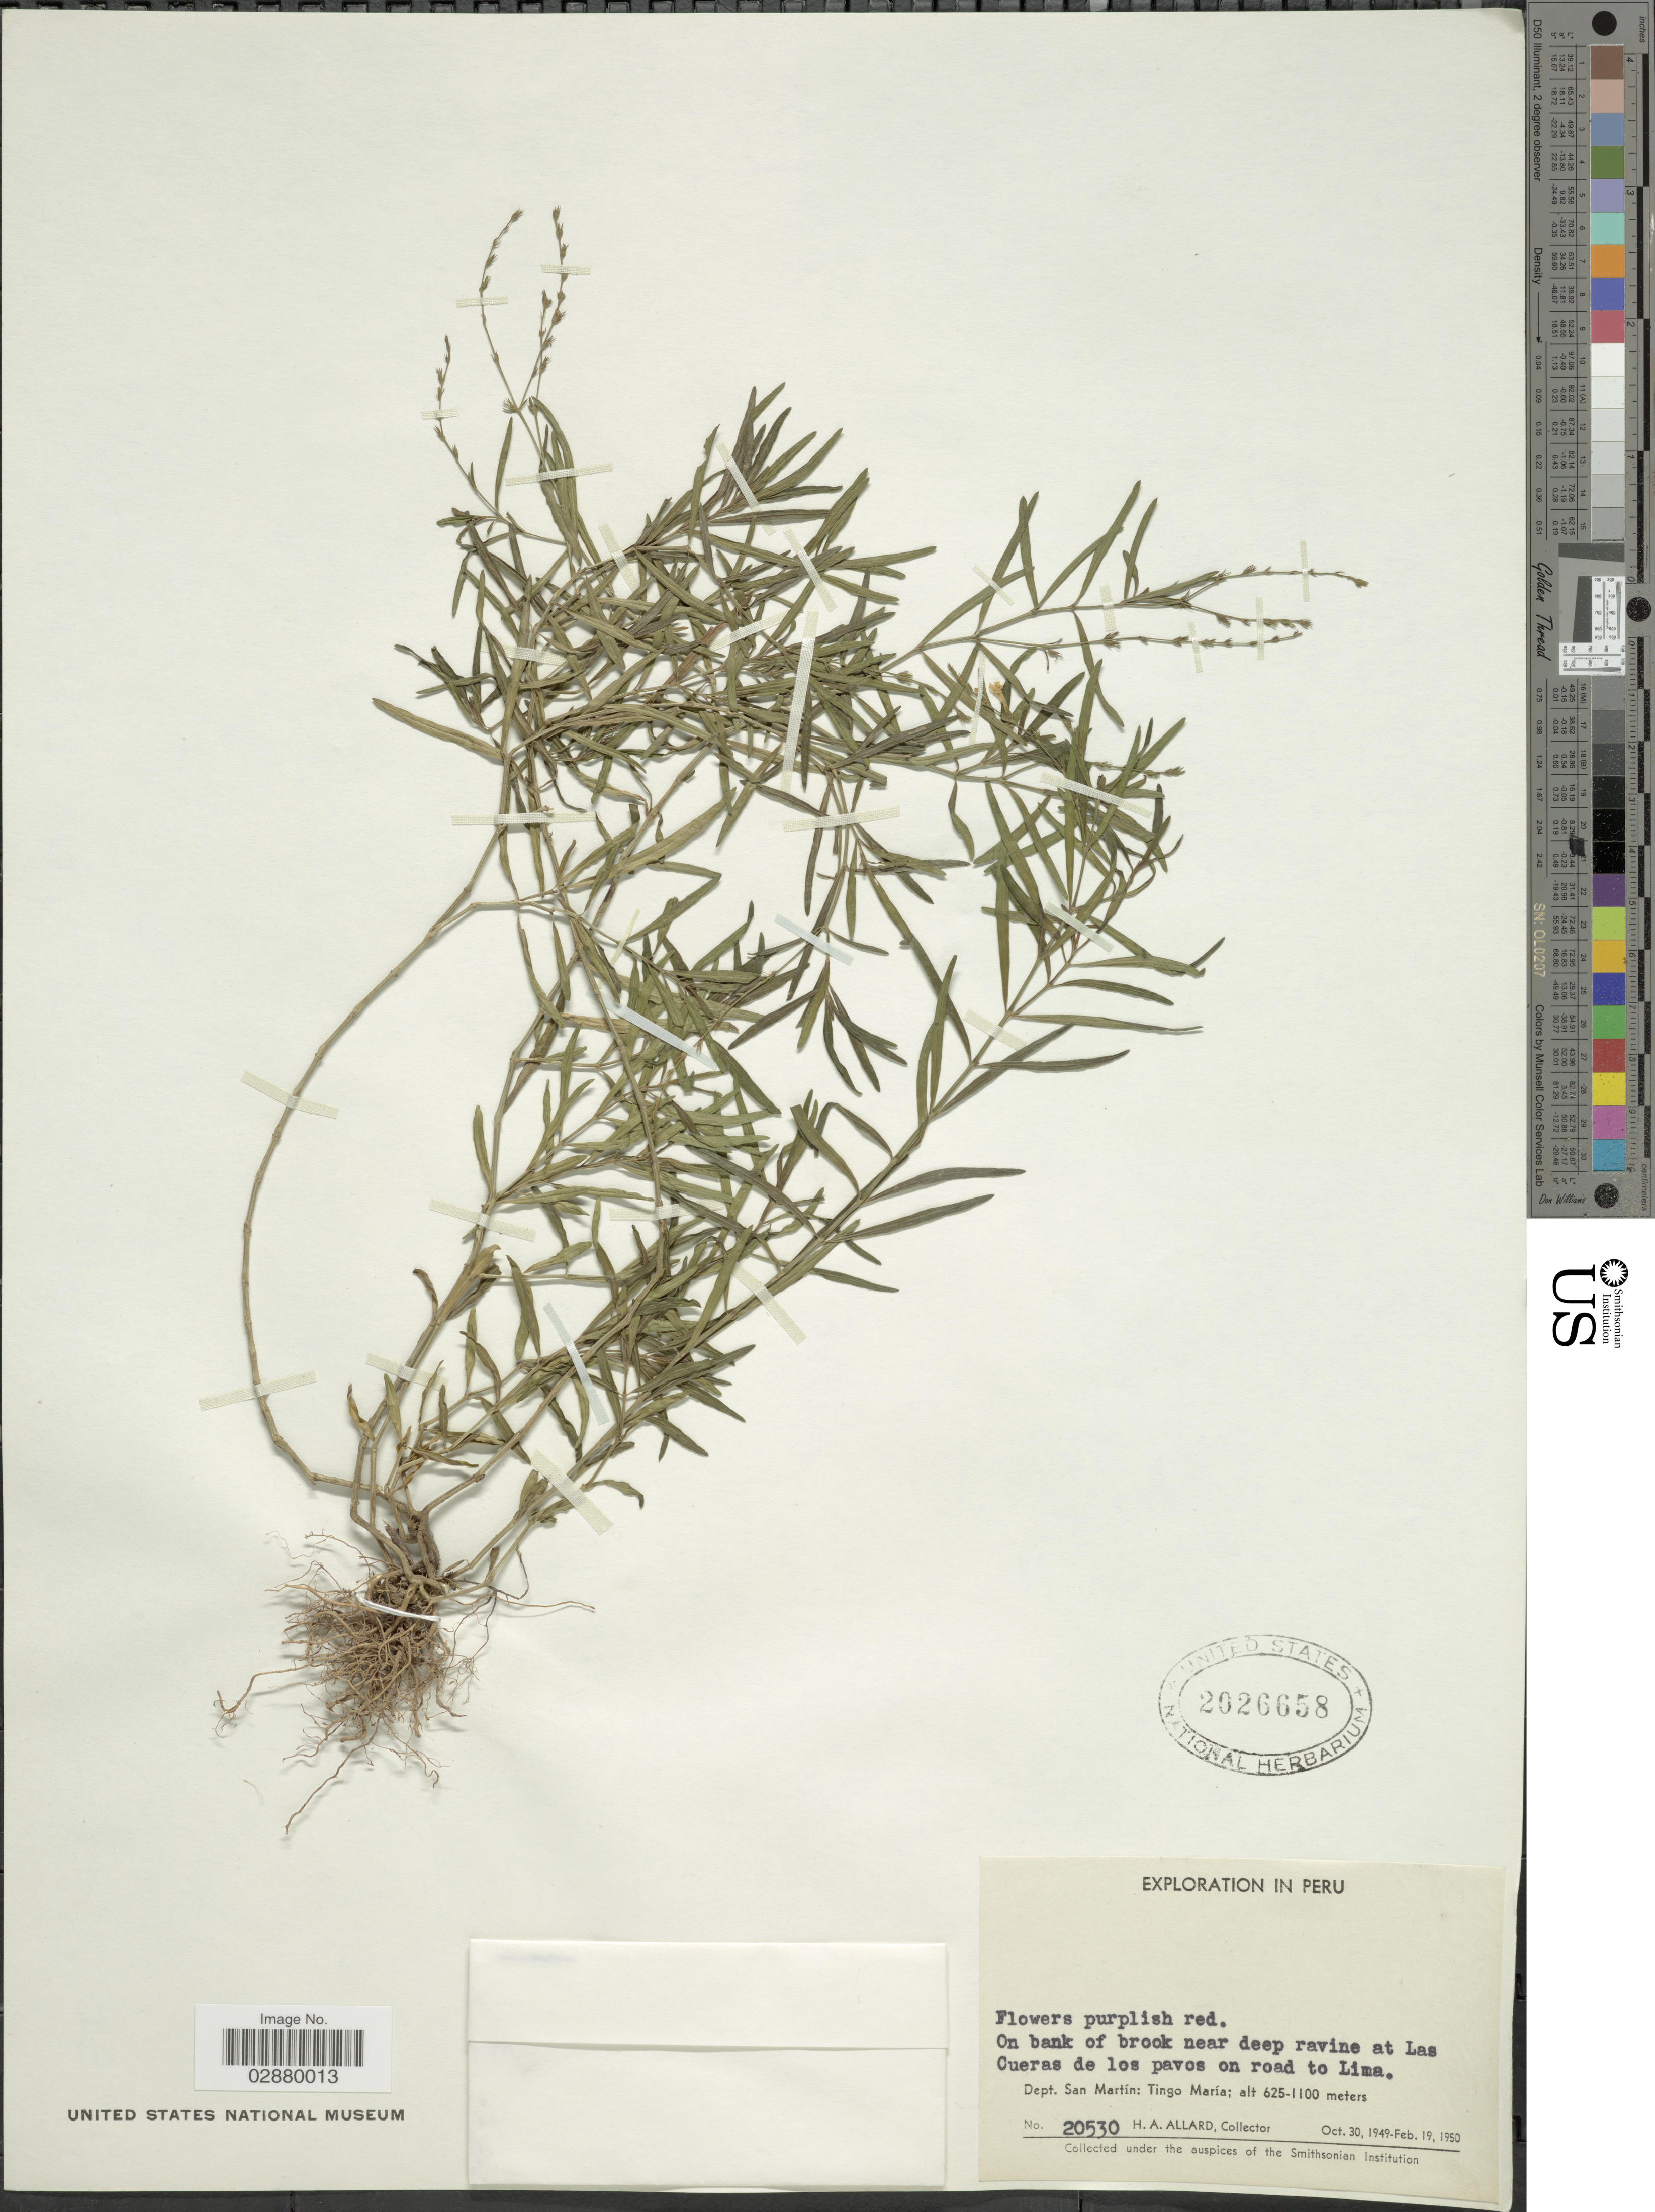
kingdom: Plantae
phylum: Tracheophyta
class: Magnoliopsida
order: Lamiales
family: Acanthaceae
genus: Justicia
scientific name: Justicia pectoralis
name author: Jacq.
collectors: H. A. Allard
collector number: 20530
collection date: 1949-10-30/1950-02-19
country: Peru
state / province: San Martín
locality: Las Cueras de los pavos on road to Lima. Dept. San Martín: Tingo María.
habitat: on bank of brook near deep ravine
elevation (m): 625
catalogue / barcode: US 2026658